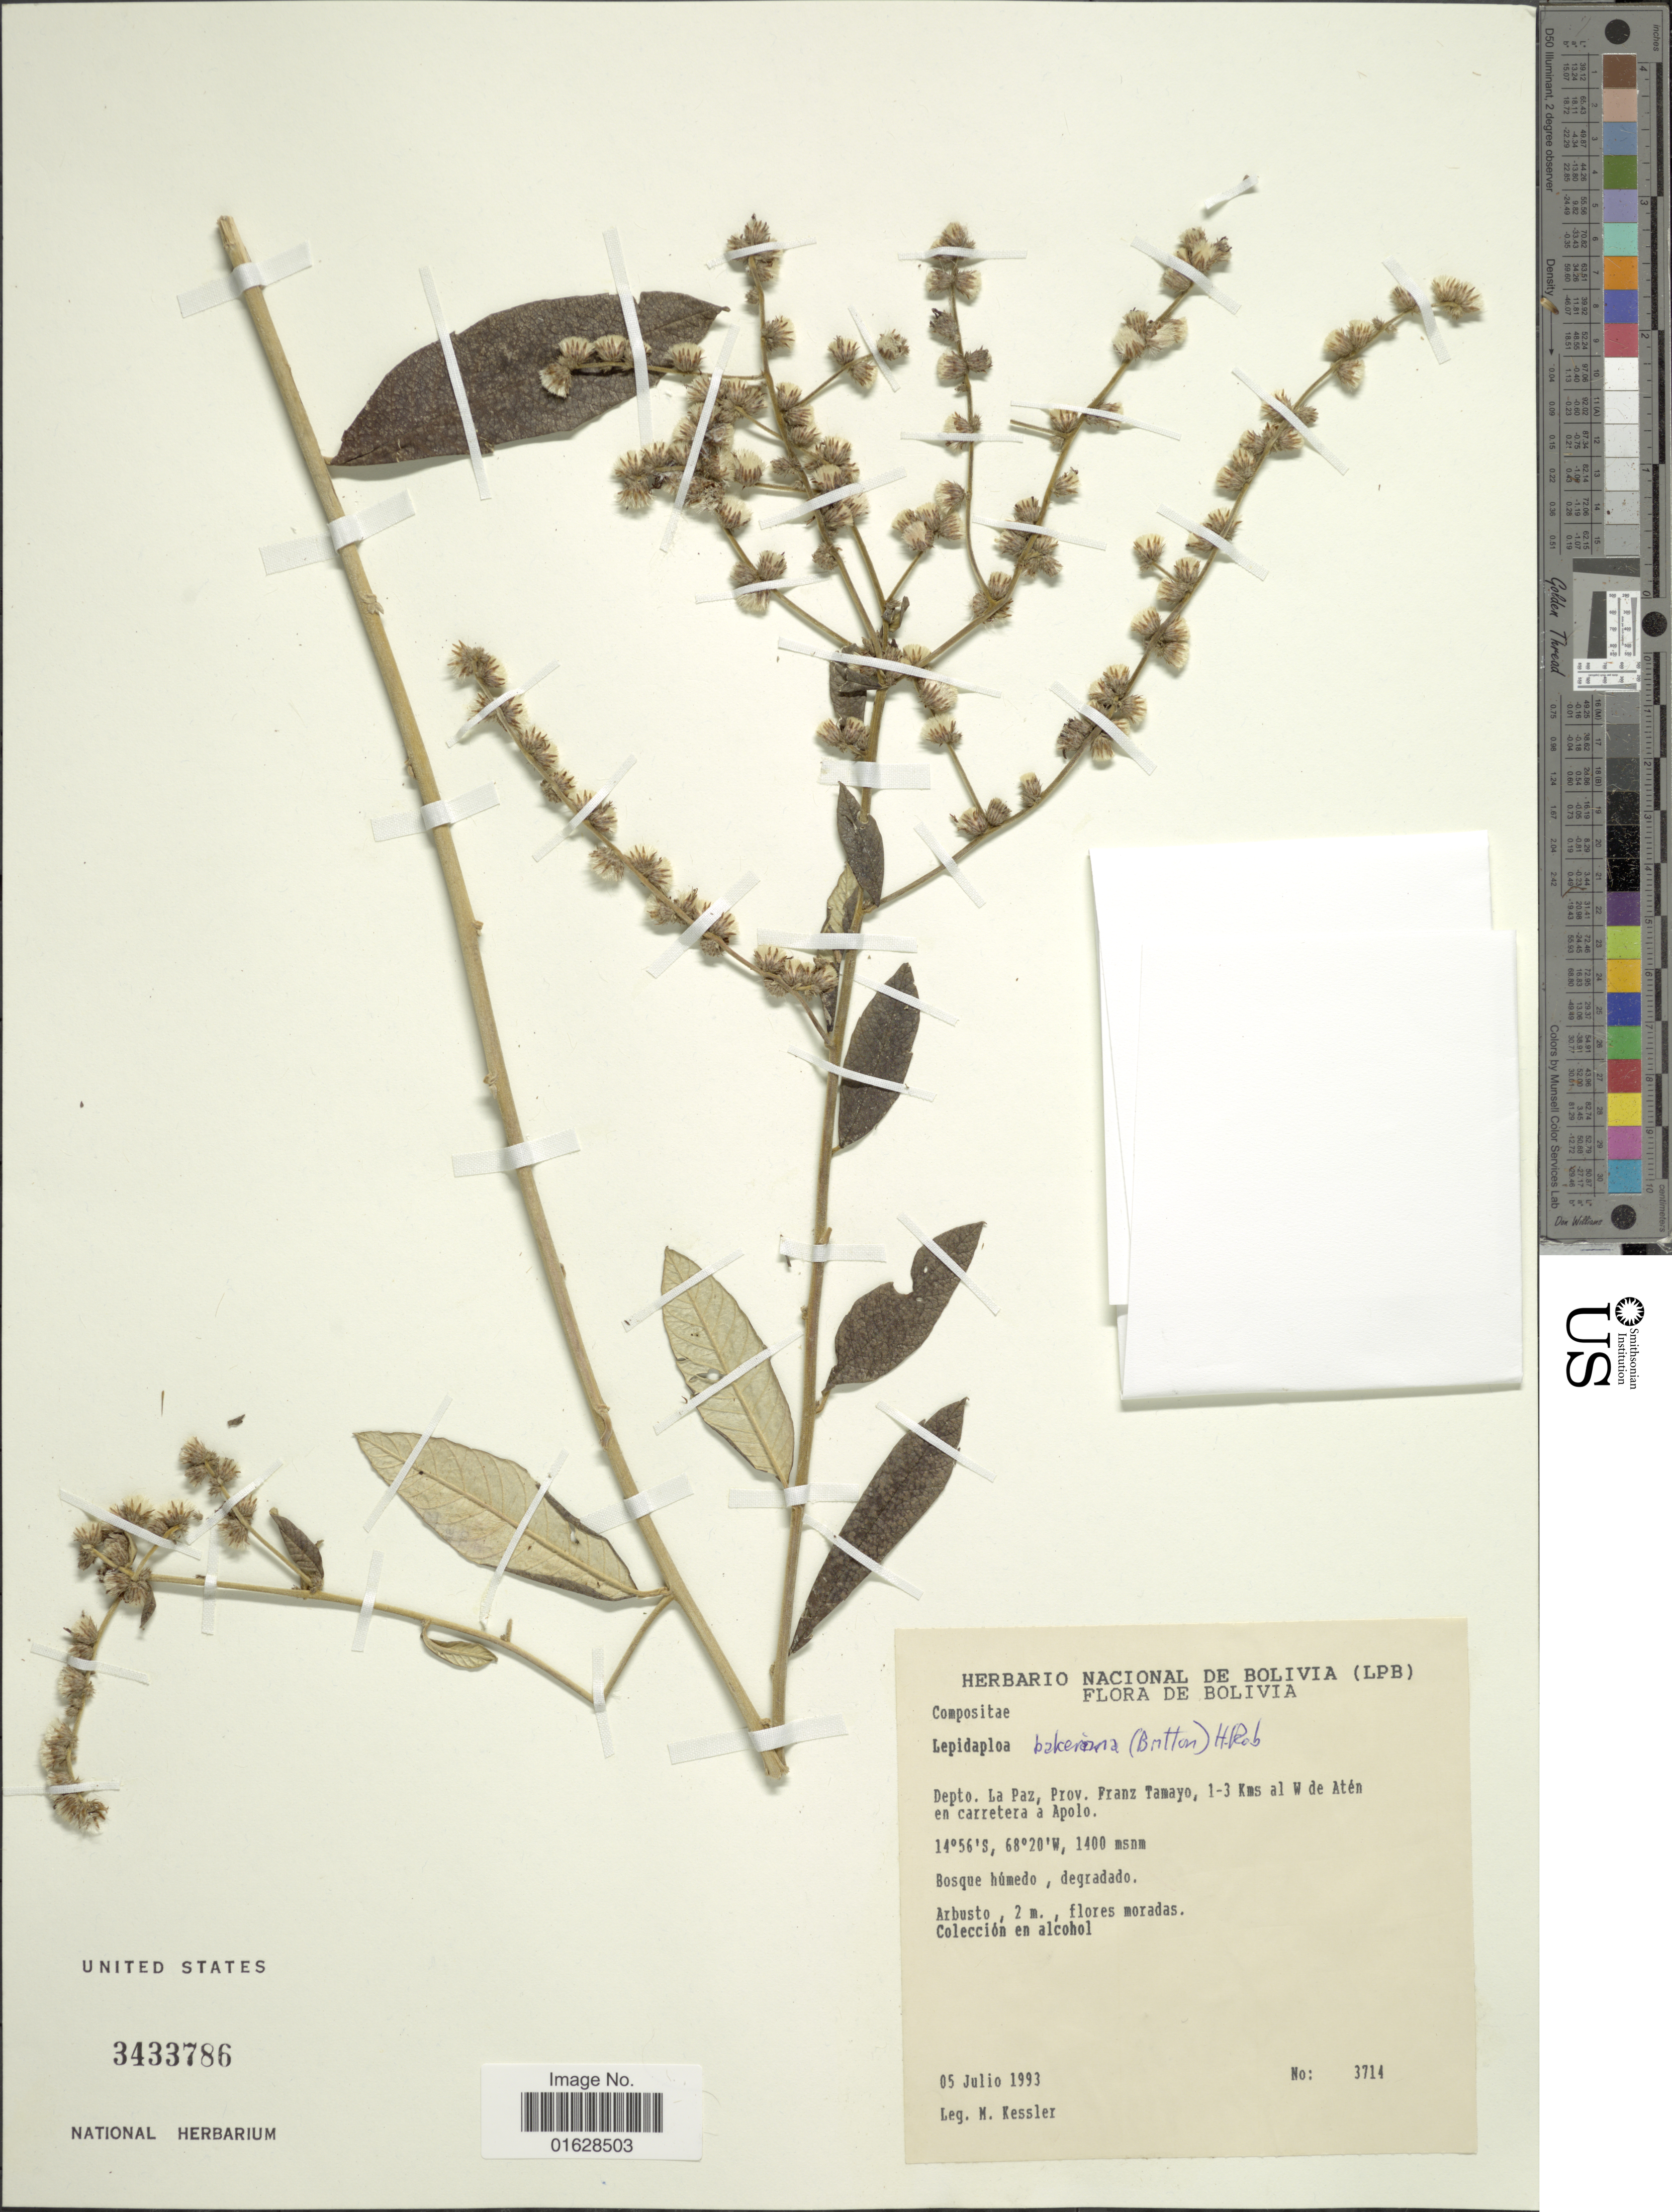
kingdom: Plantae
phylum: Tracheophyta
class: Magnoliopsida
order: Asterales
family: Asteraceae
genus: Lepidaploa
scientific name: Lepidaploa bakerana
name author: (Britton) H. Rob.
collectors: M. Kessler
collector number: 3714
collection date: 1993-07-05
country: Bolivia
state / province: La Paz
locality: Bolivia. Depto. La Paz. Franz Tamayo, 1-3 Kms al W de Aten en carretera a Apolo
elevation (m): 1400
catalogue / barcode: US 3433786